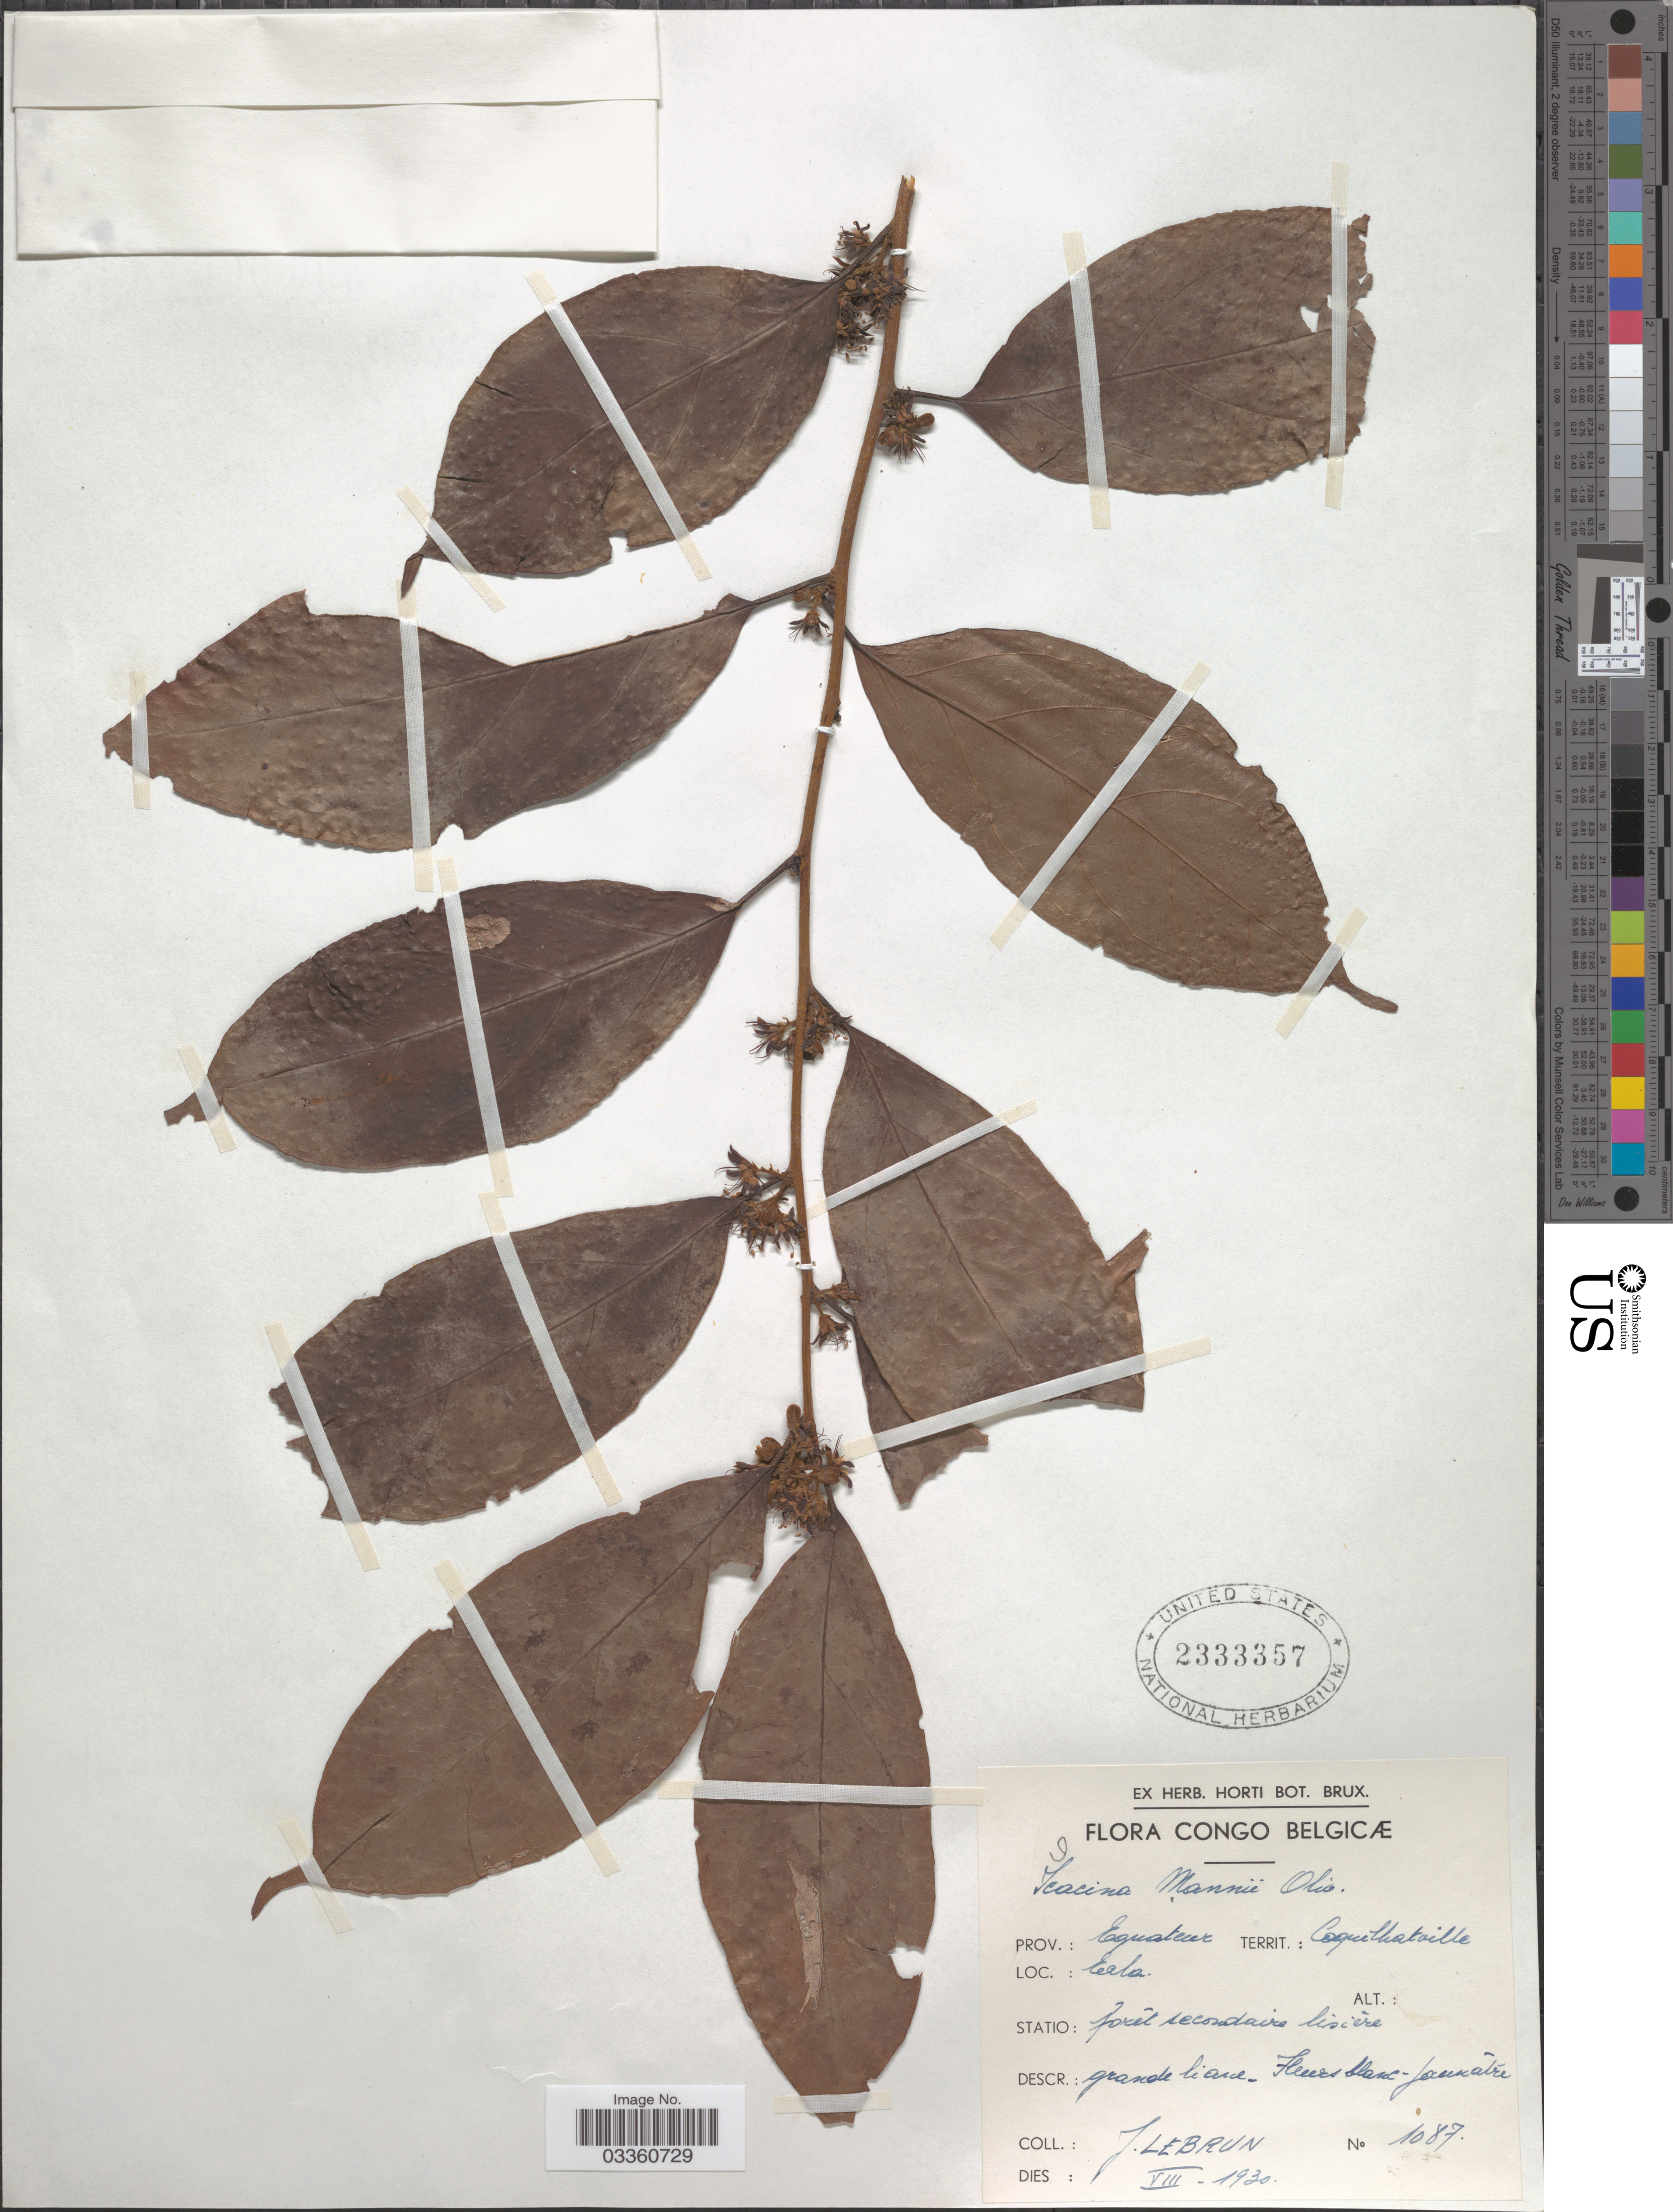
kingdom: Plantae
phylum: Tracheophyta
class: Magnoliopsida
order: Icacinales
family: Icacinaceae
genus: Icacina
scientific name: Icacina mannii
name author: Oliv.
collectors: J. A. Lebrun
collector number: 1087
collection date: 1930-08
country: Congo, Democratic Republic of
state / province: Equateur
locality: Congo Belgicæ. Territ.: Coquilhatville, Eala.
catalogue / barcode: US 2333357